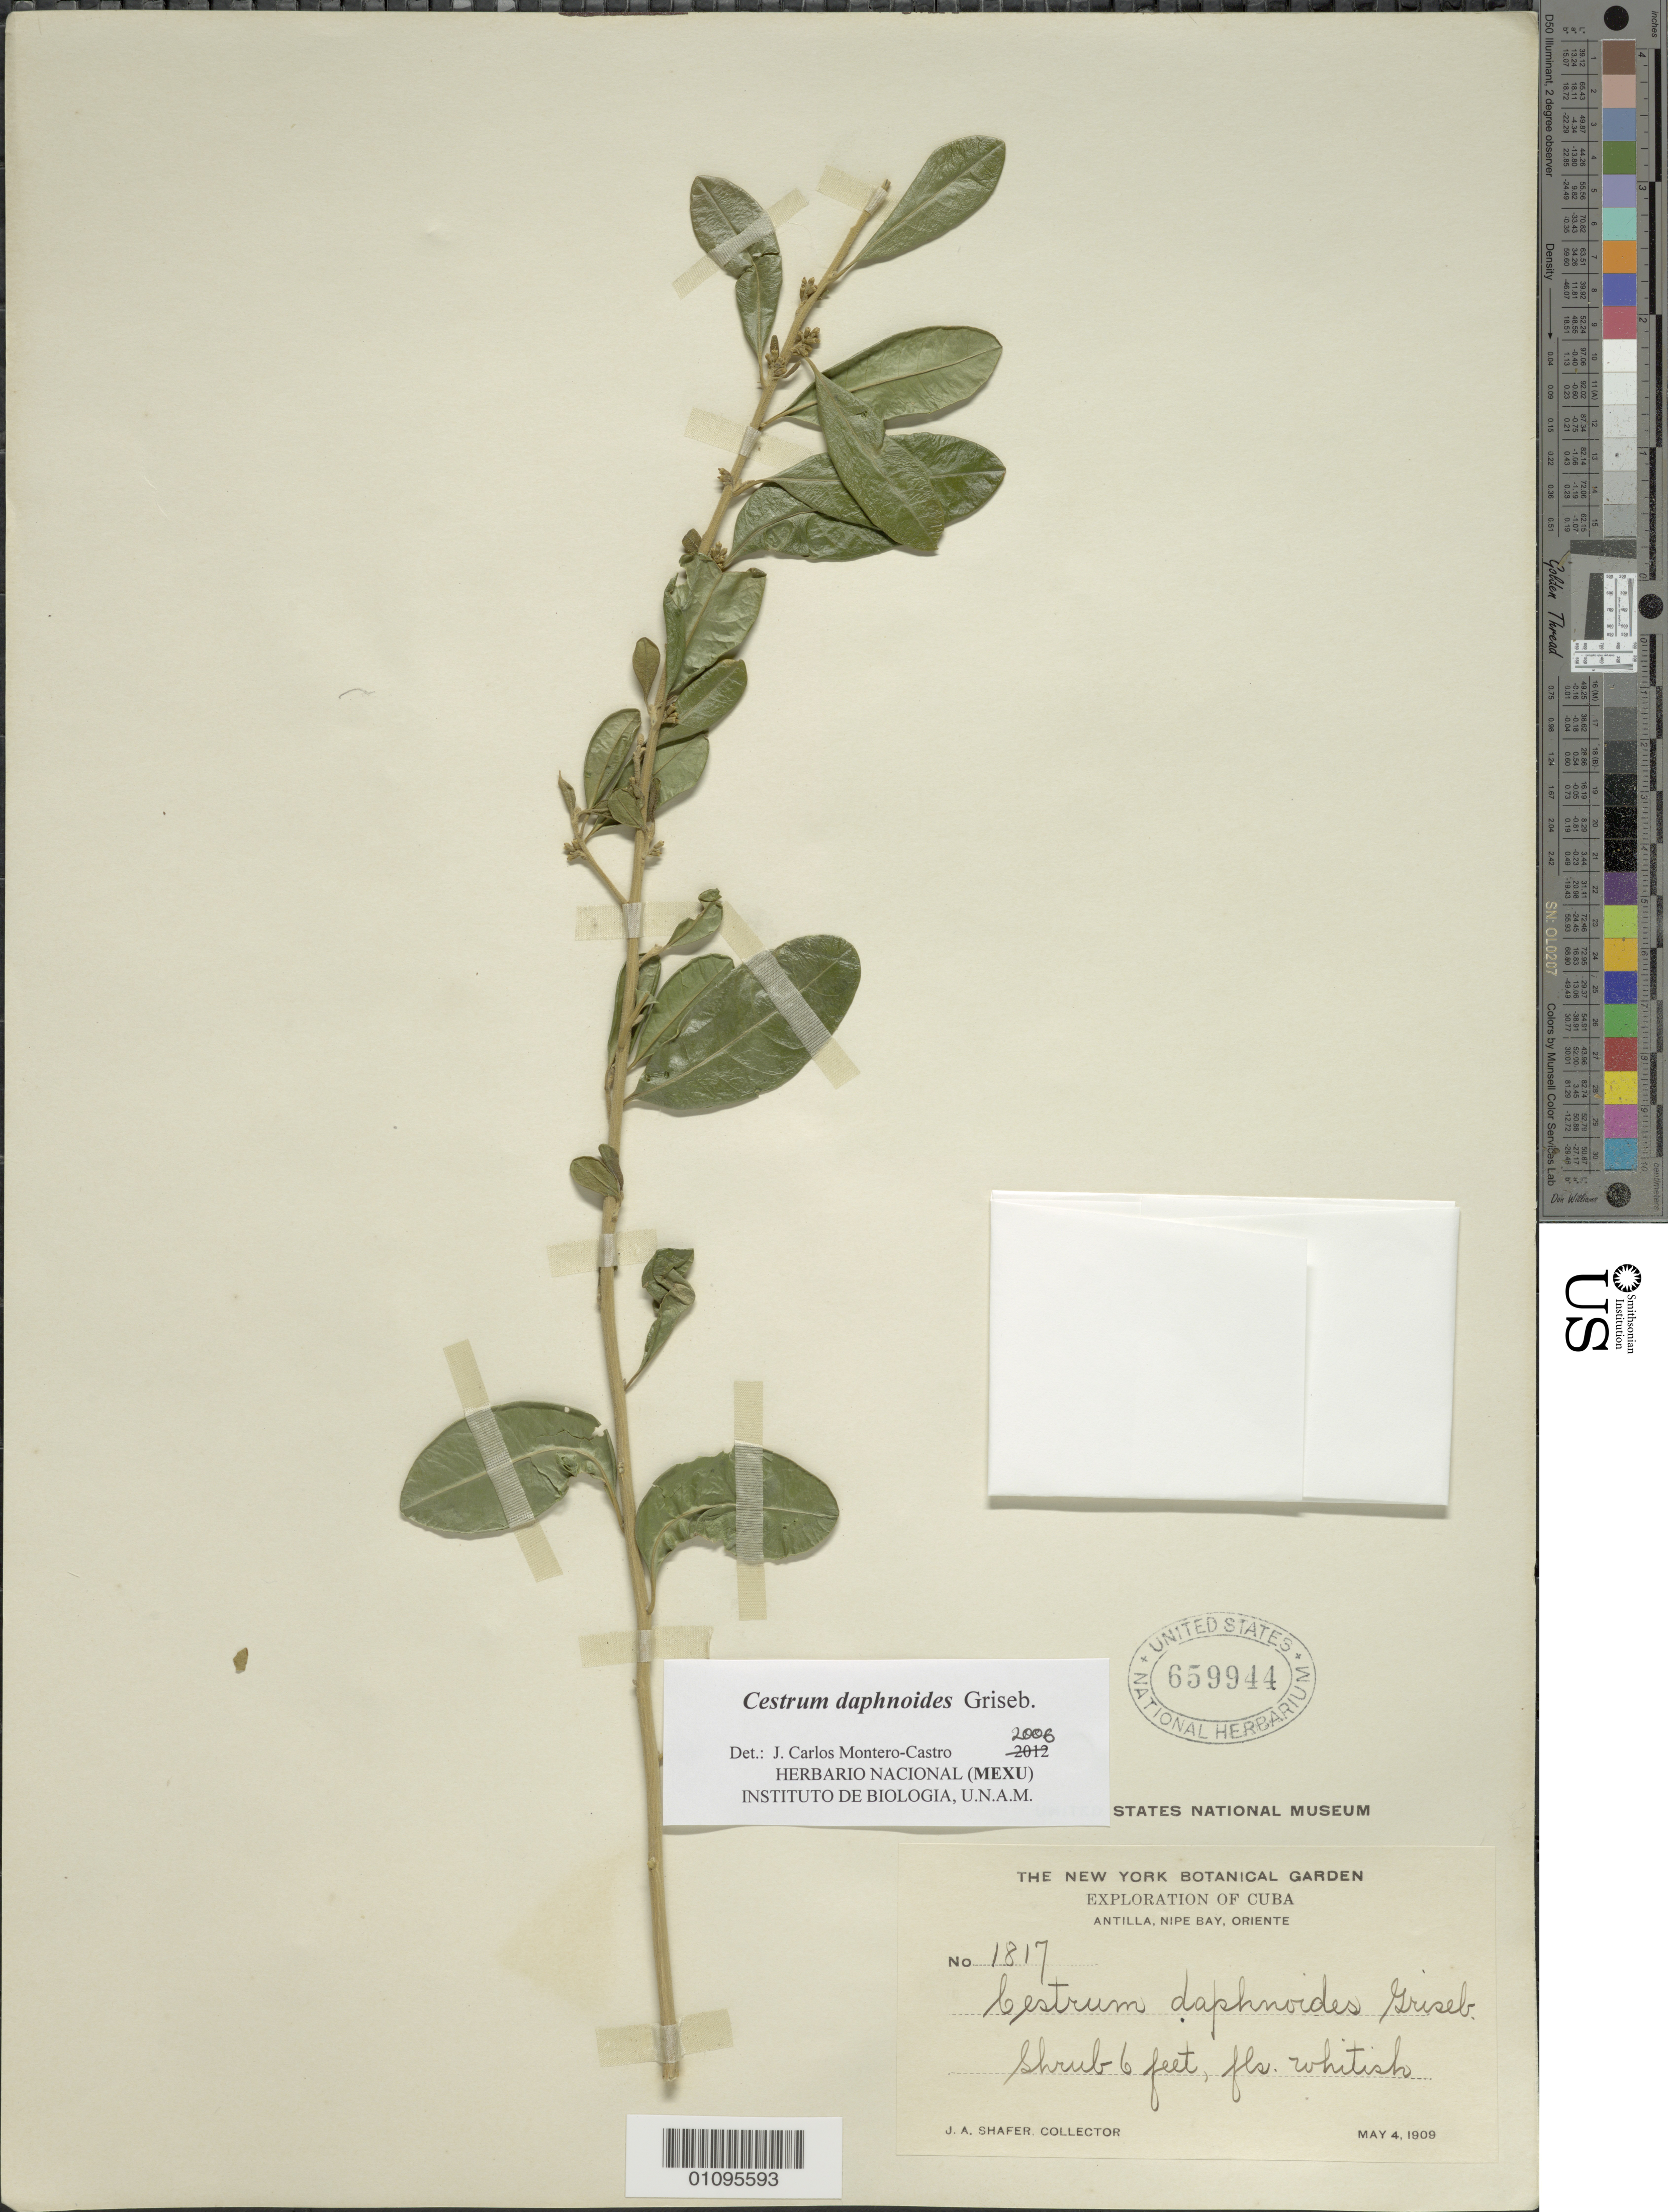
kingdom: Plantae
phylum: Tracheophyta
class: Magnoliopsida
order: Solanales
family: Solanaceae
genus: Cestrum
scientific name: Cestrum daphnoides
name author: Griseb.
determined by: Montero-Castro, J. C.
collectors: J. A. Shafer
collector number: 1817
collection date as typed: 04 May 1909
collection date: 1909-05-04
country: Cuba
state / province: Holguín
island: Cuba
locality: Nipe Bay, Antilla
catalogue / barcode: US 659944